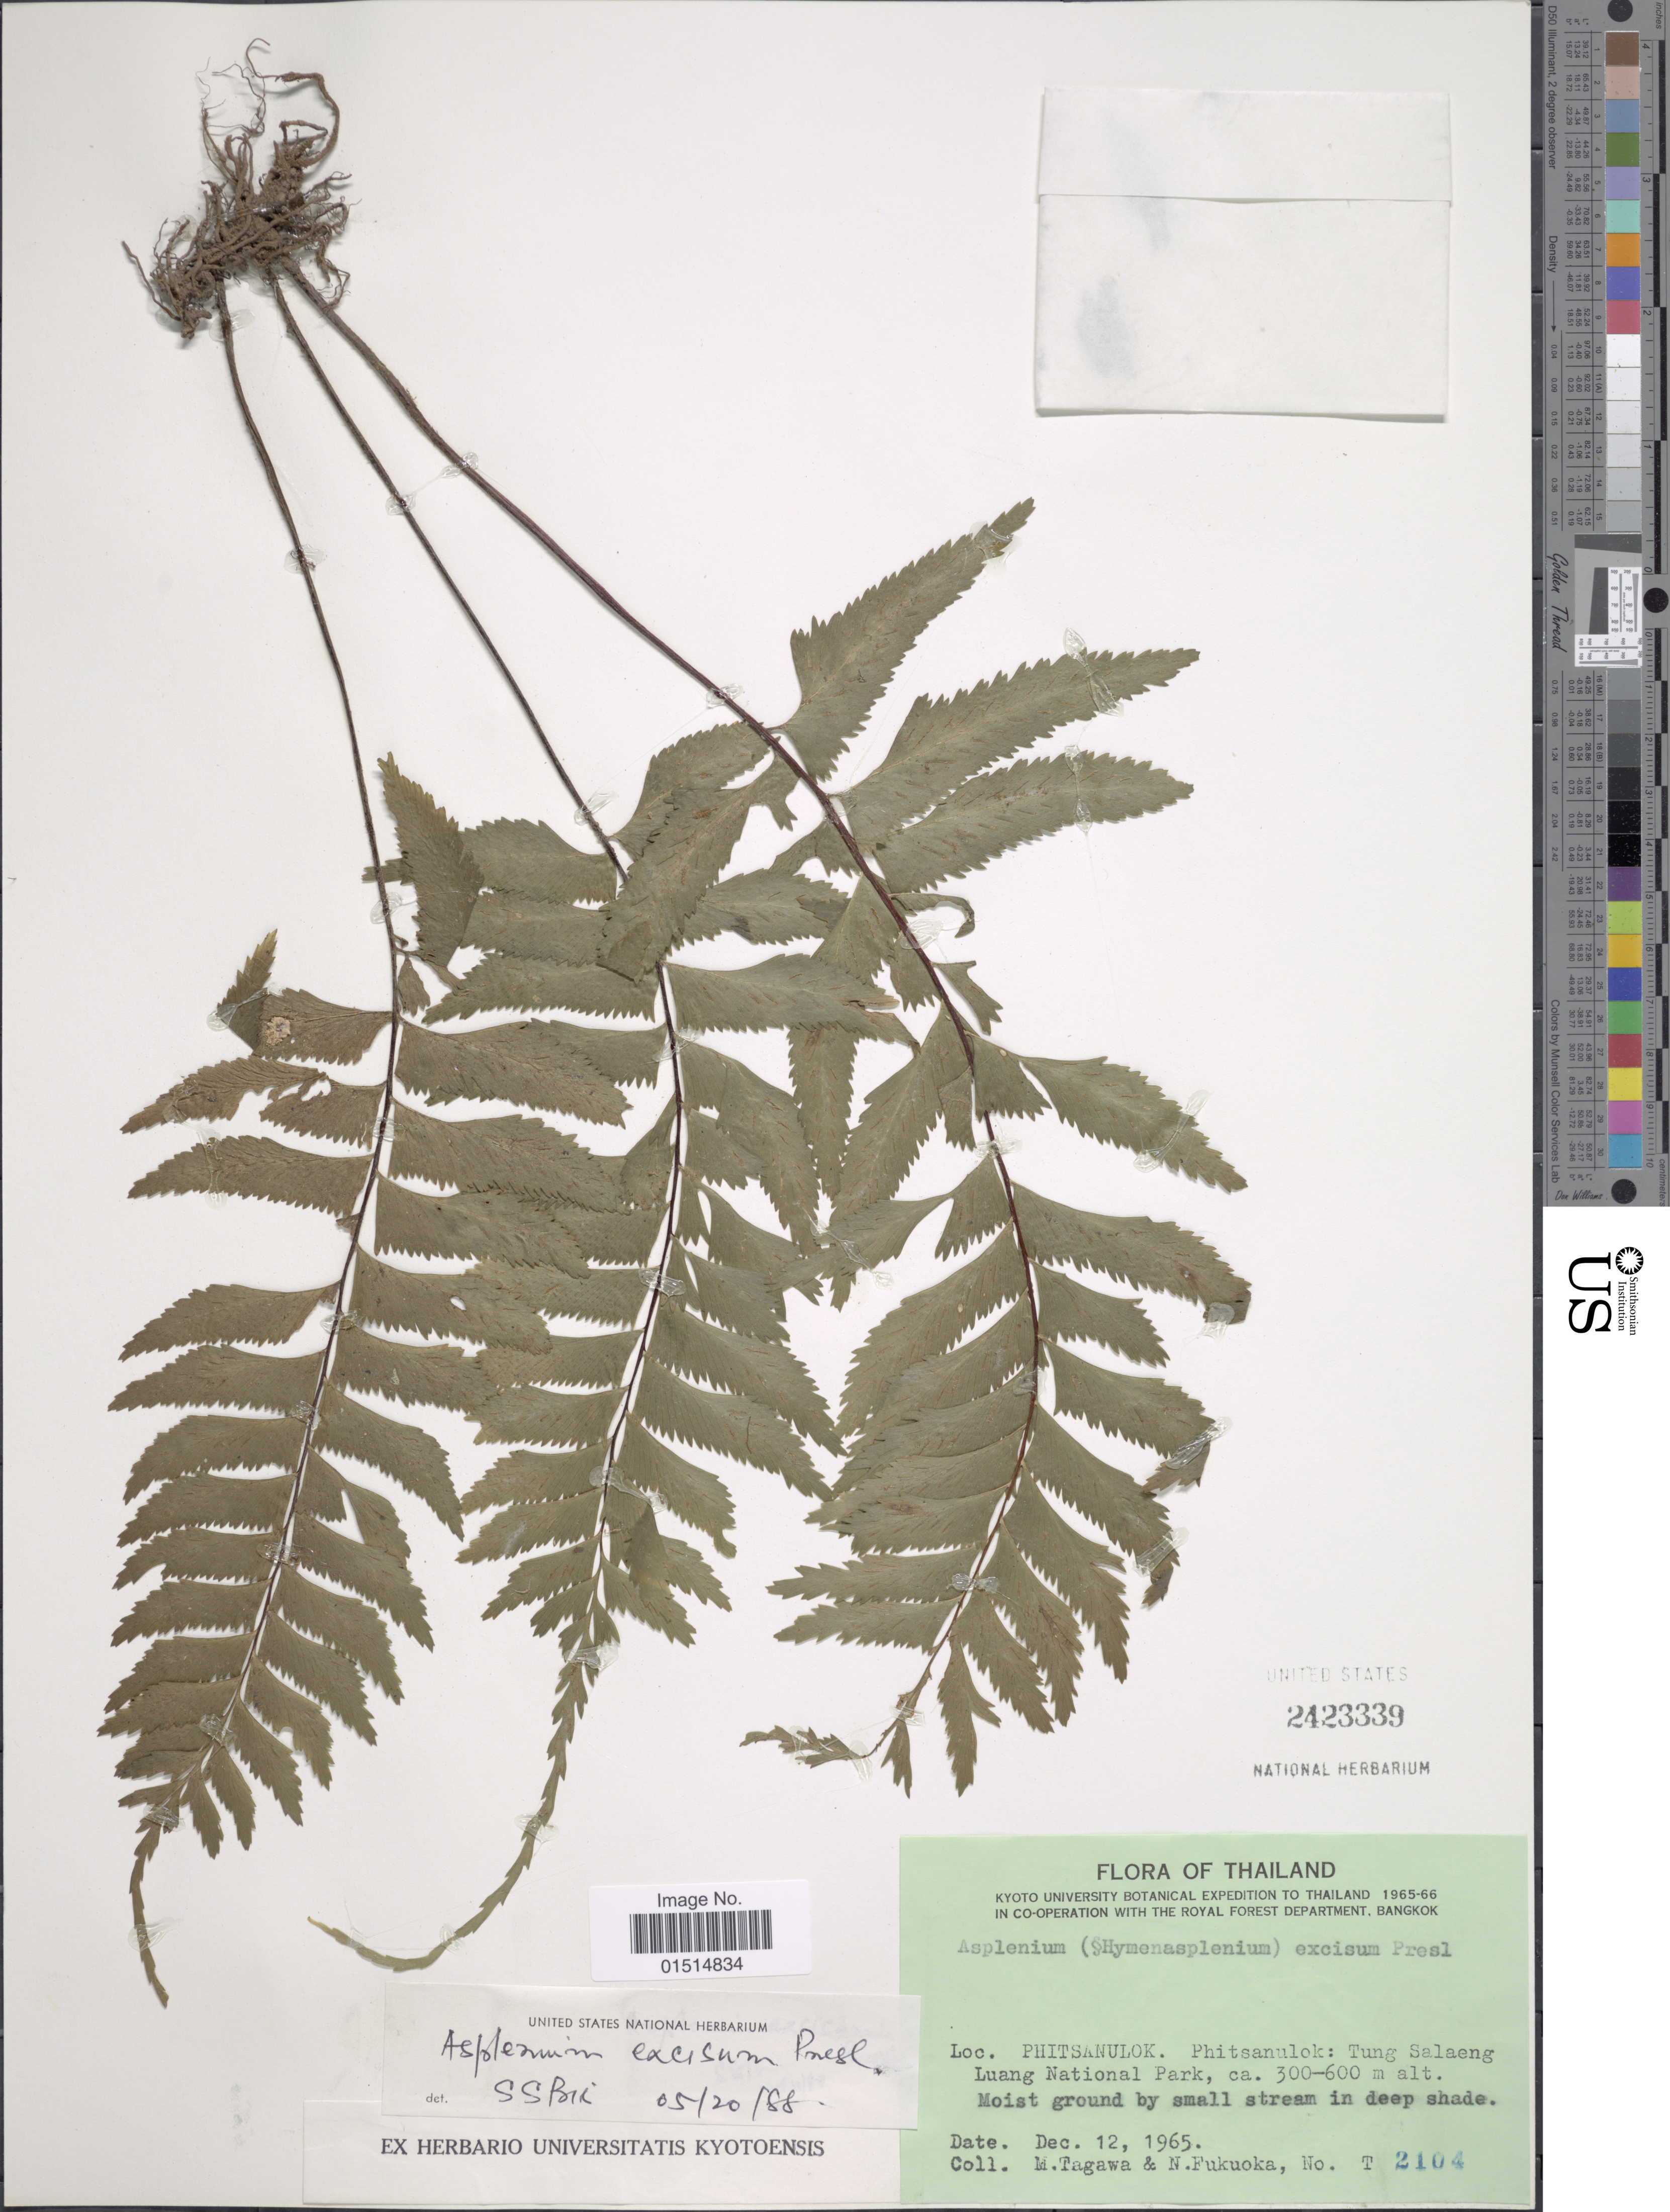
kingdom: Plantae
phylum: Tracheophyta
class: Polypodiopsida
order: Polypodiales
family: Aspleniaceae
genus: Hymenasplenium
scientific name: Hymenasplenium excisum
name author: C. Presl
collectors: M. Tagawa & N. Fukuoka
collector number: T2104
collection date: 1965-12-12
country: Thailand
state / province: Phitsanulok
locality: Tung Salaeung Luang National Park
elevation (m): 300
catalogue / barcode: US 2423339